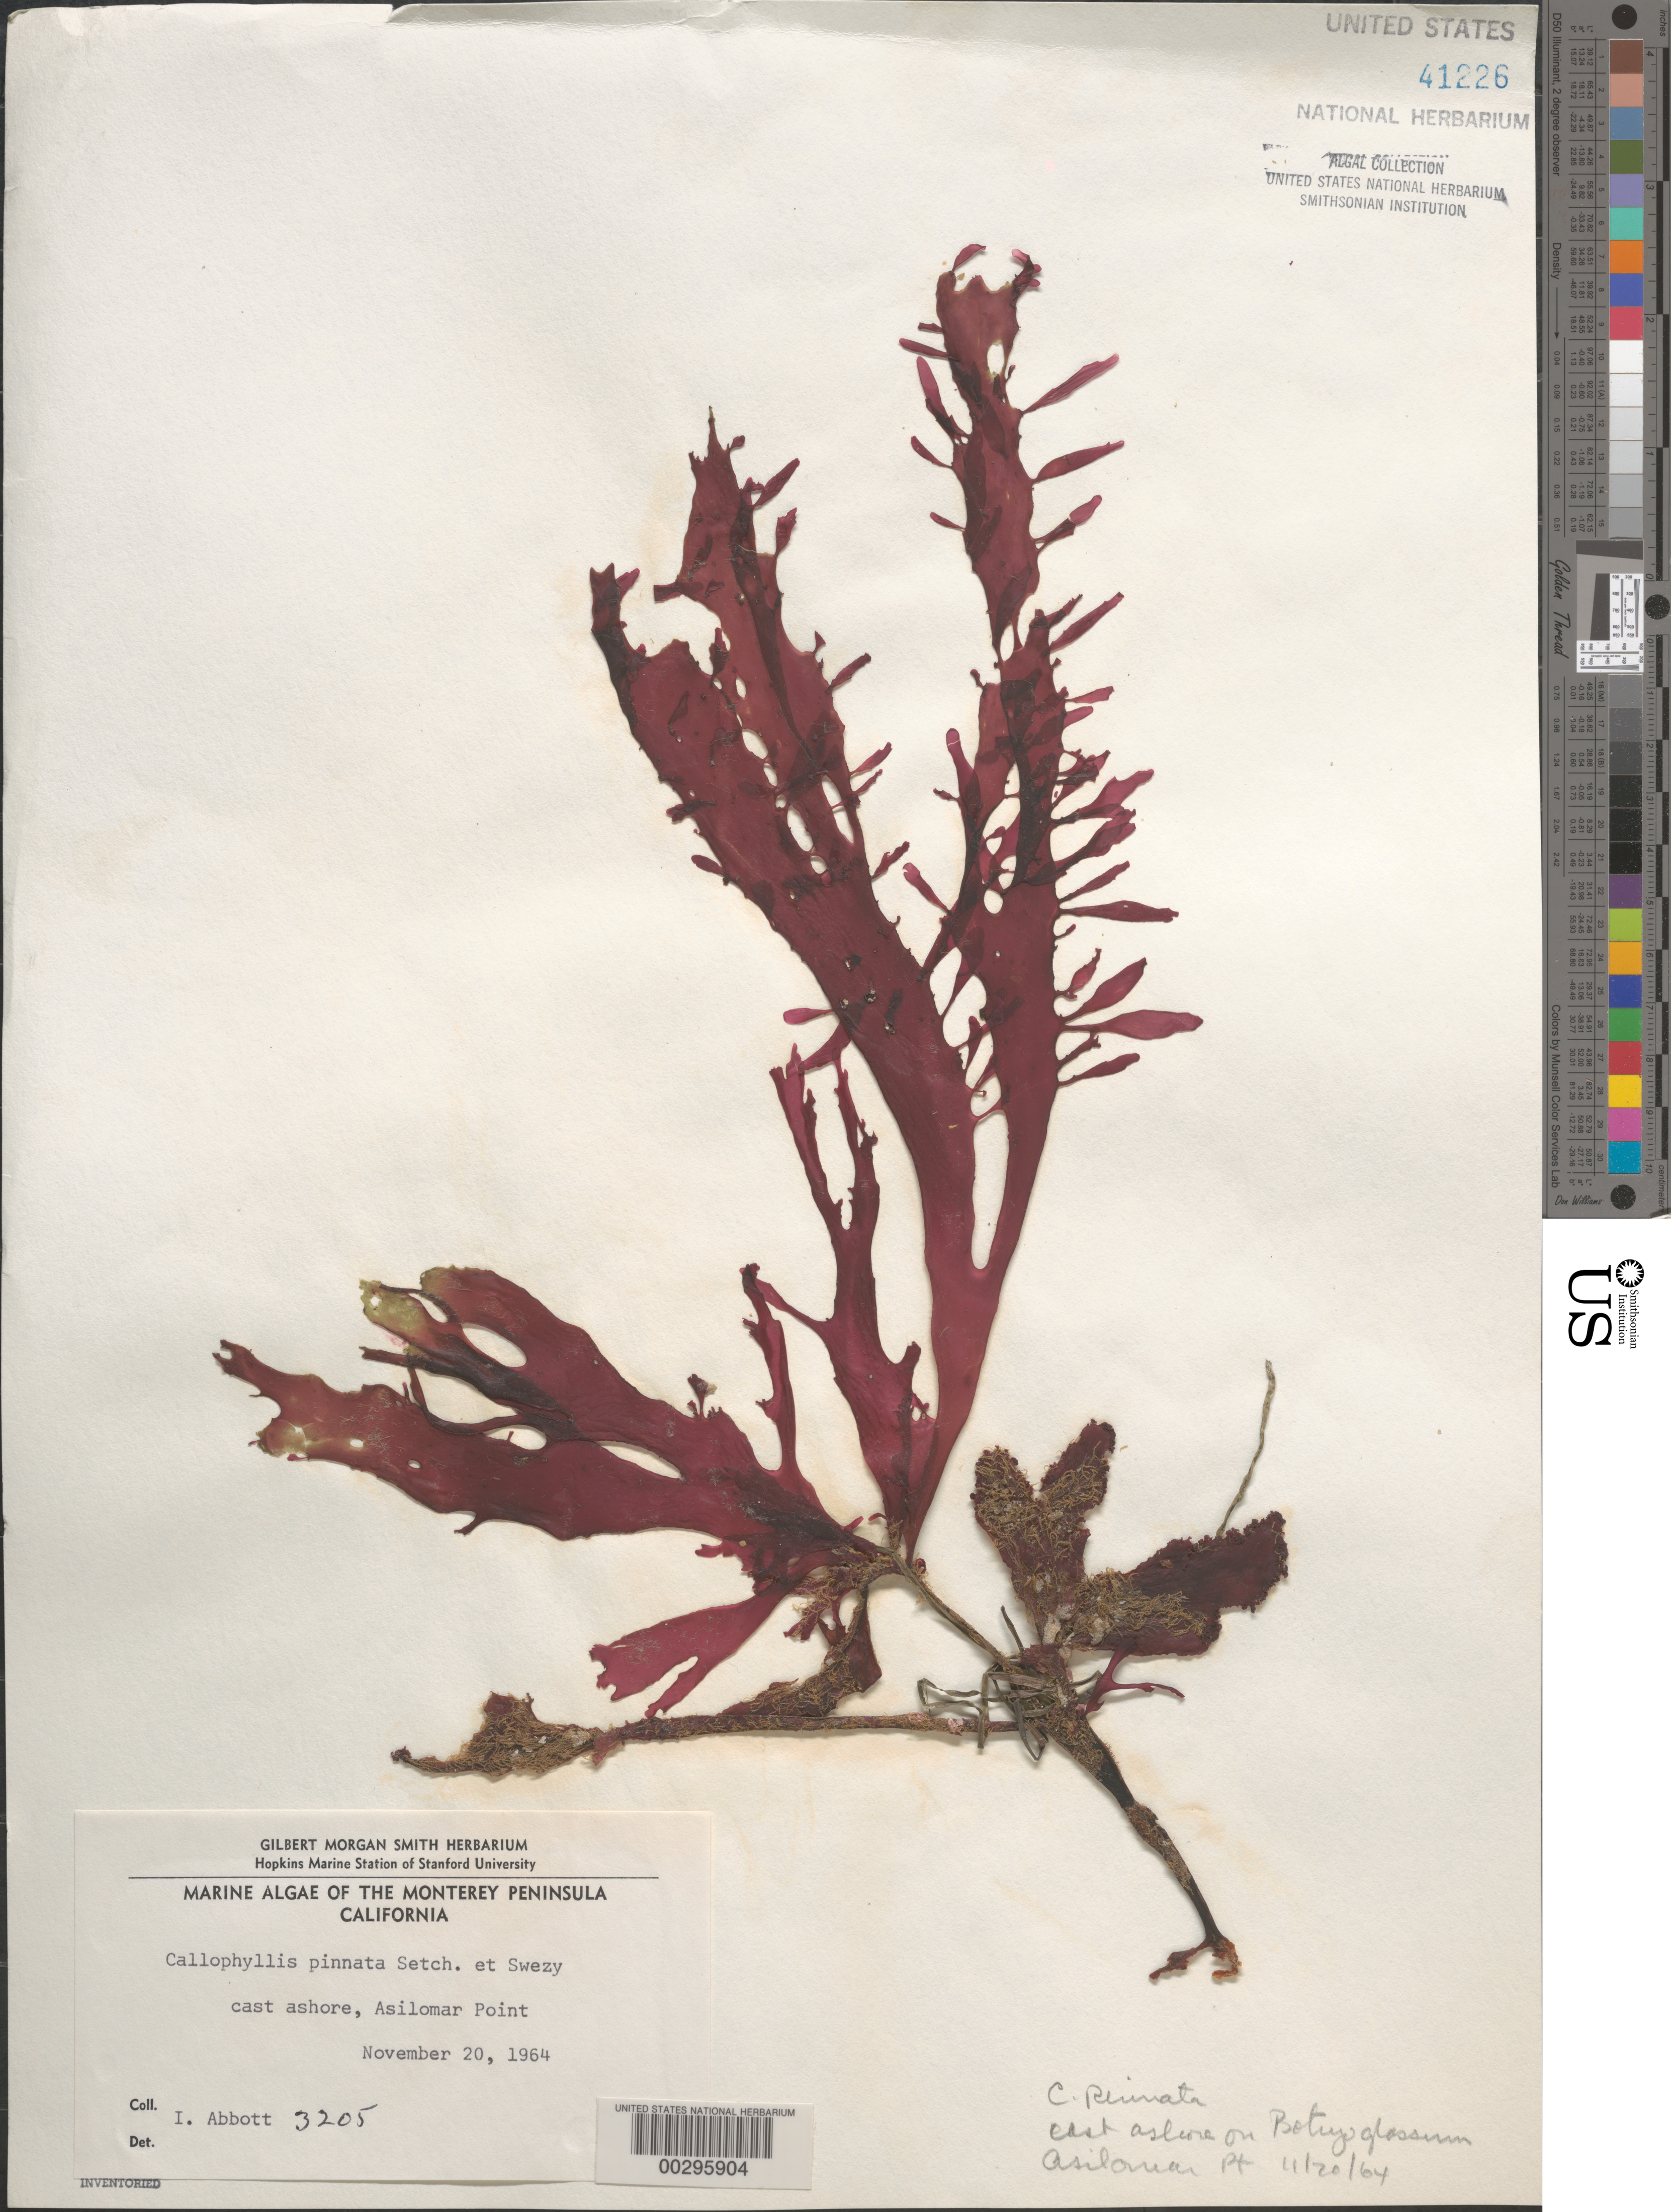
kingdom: Plantae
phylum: Rhodophyta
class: Florideophyceae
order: Gigartinales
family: Kallymeniaceae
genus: Callophyllis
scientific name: Callophyllis pinnata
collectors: I. A. Abbott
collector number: IAA 3205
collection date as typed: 20 Nov 1964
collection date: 1964-11-20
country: United States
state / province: California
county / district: Monterey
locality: Asilomar Point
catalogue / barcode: US 41226